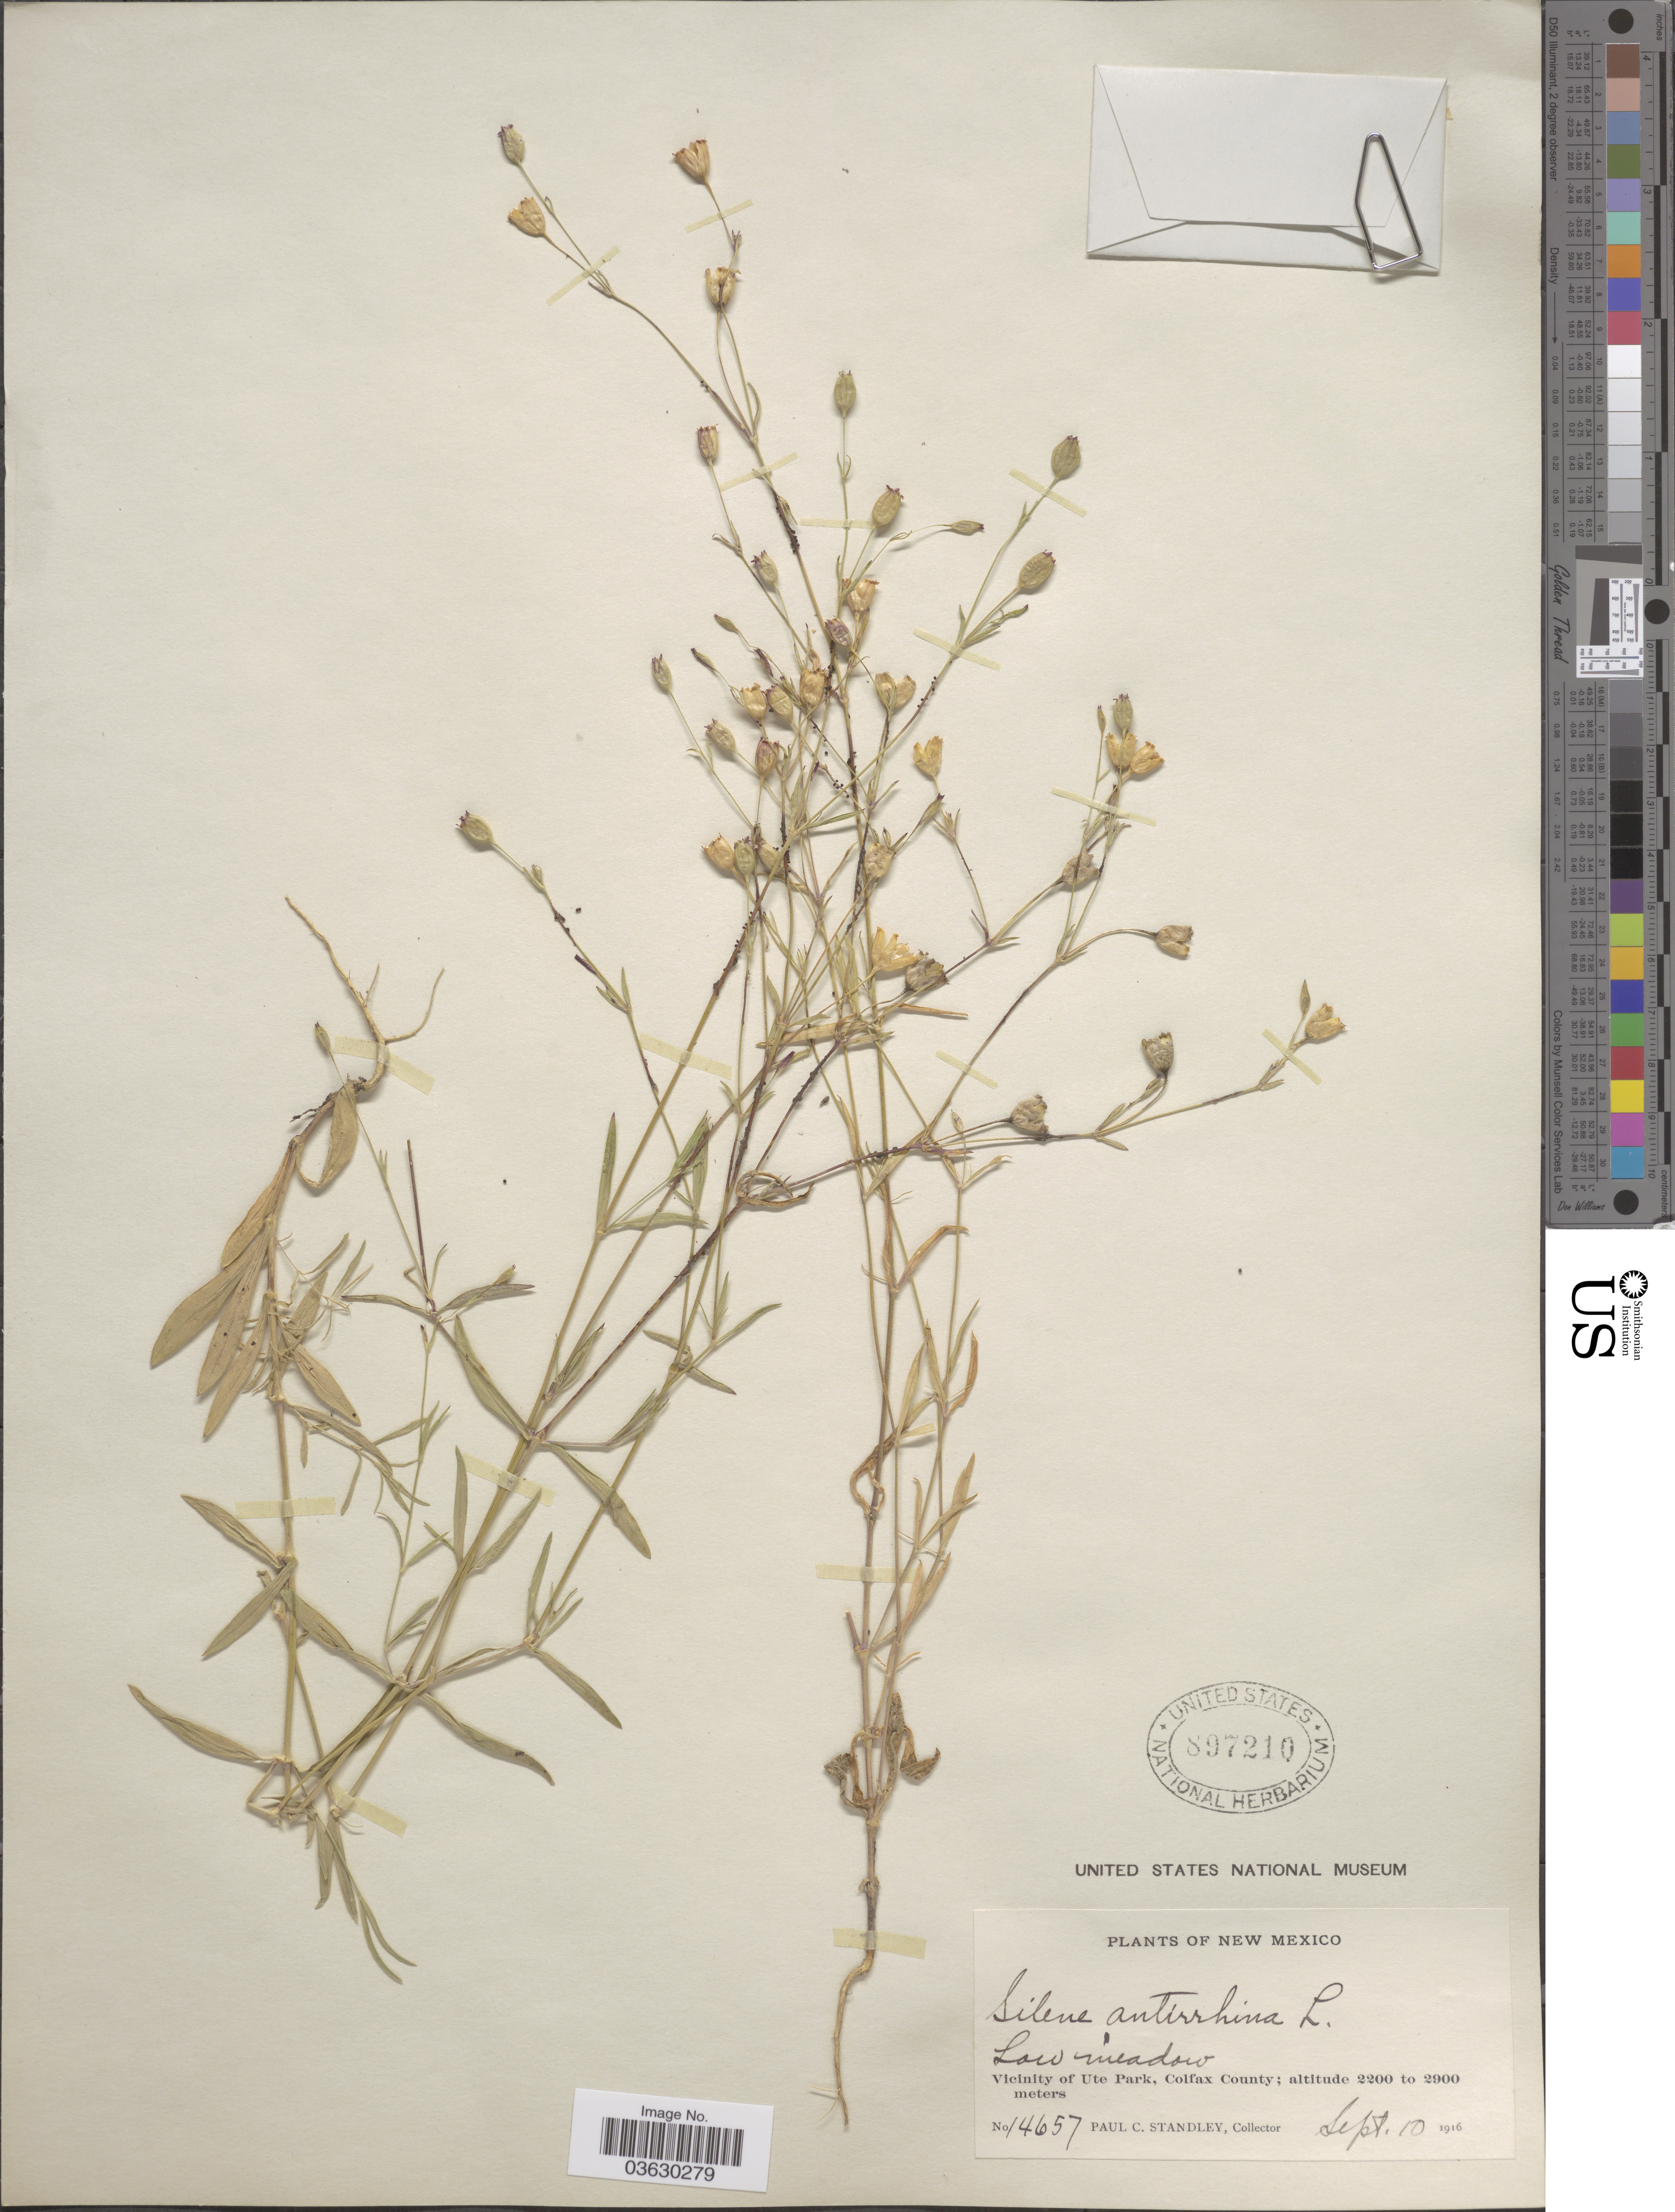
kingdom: Plantae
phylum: Tracheophyta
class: Magnoliopsida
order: Caryophyllales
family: Caryophyllaceae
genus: Silene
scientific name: Silene antirrhina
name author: L.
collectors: P. C. Standley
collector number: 14657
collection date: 1916-09-10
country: United States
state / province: New Mexico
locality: Vicinity of Ute Park, Colfax County.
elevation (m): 2200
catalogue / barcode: US 897210